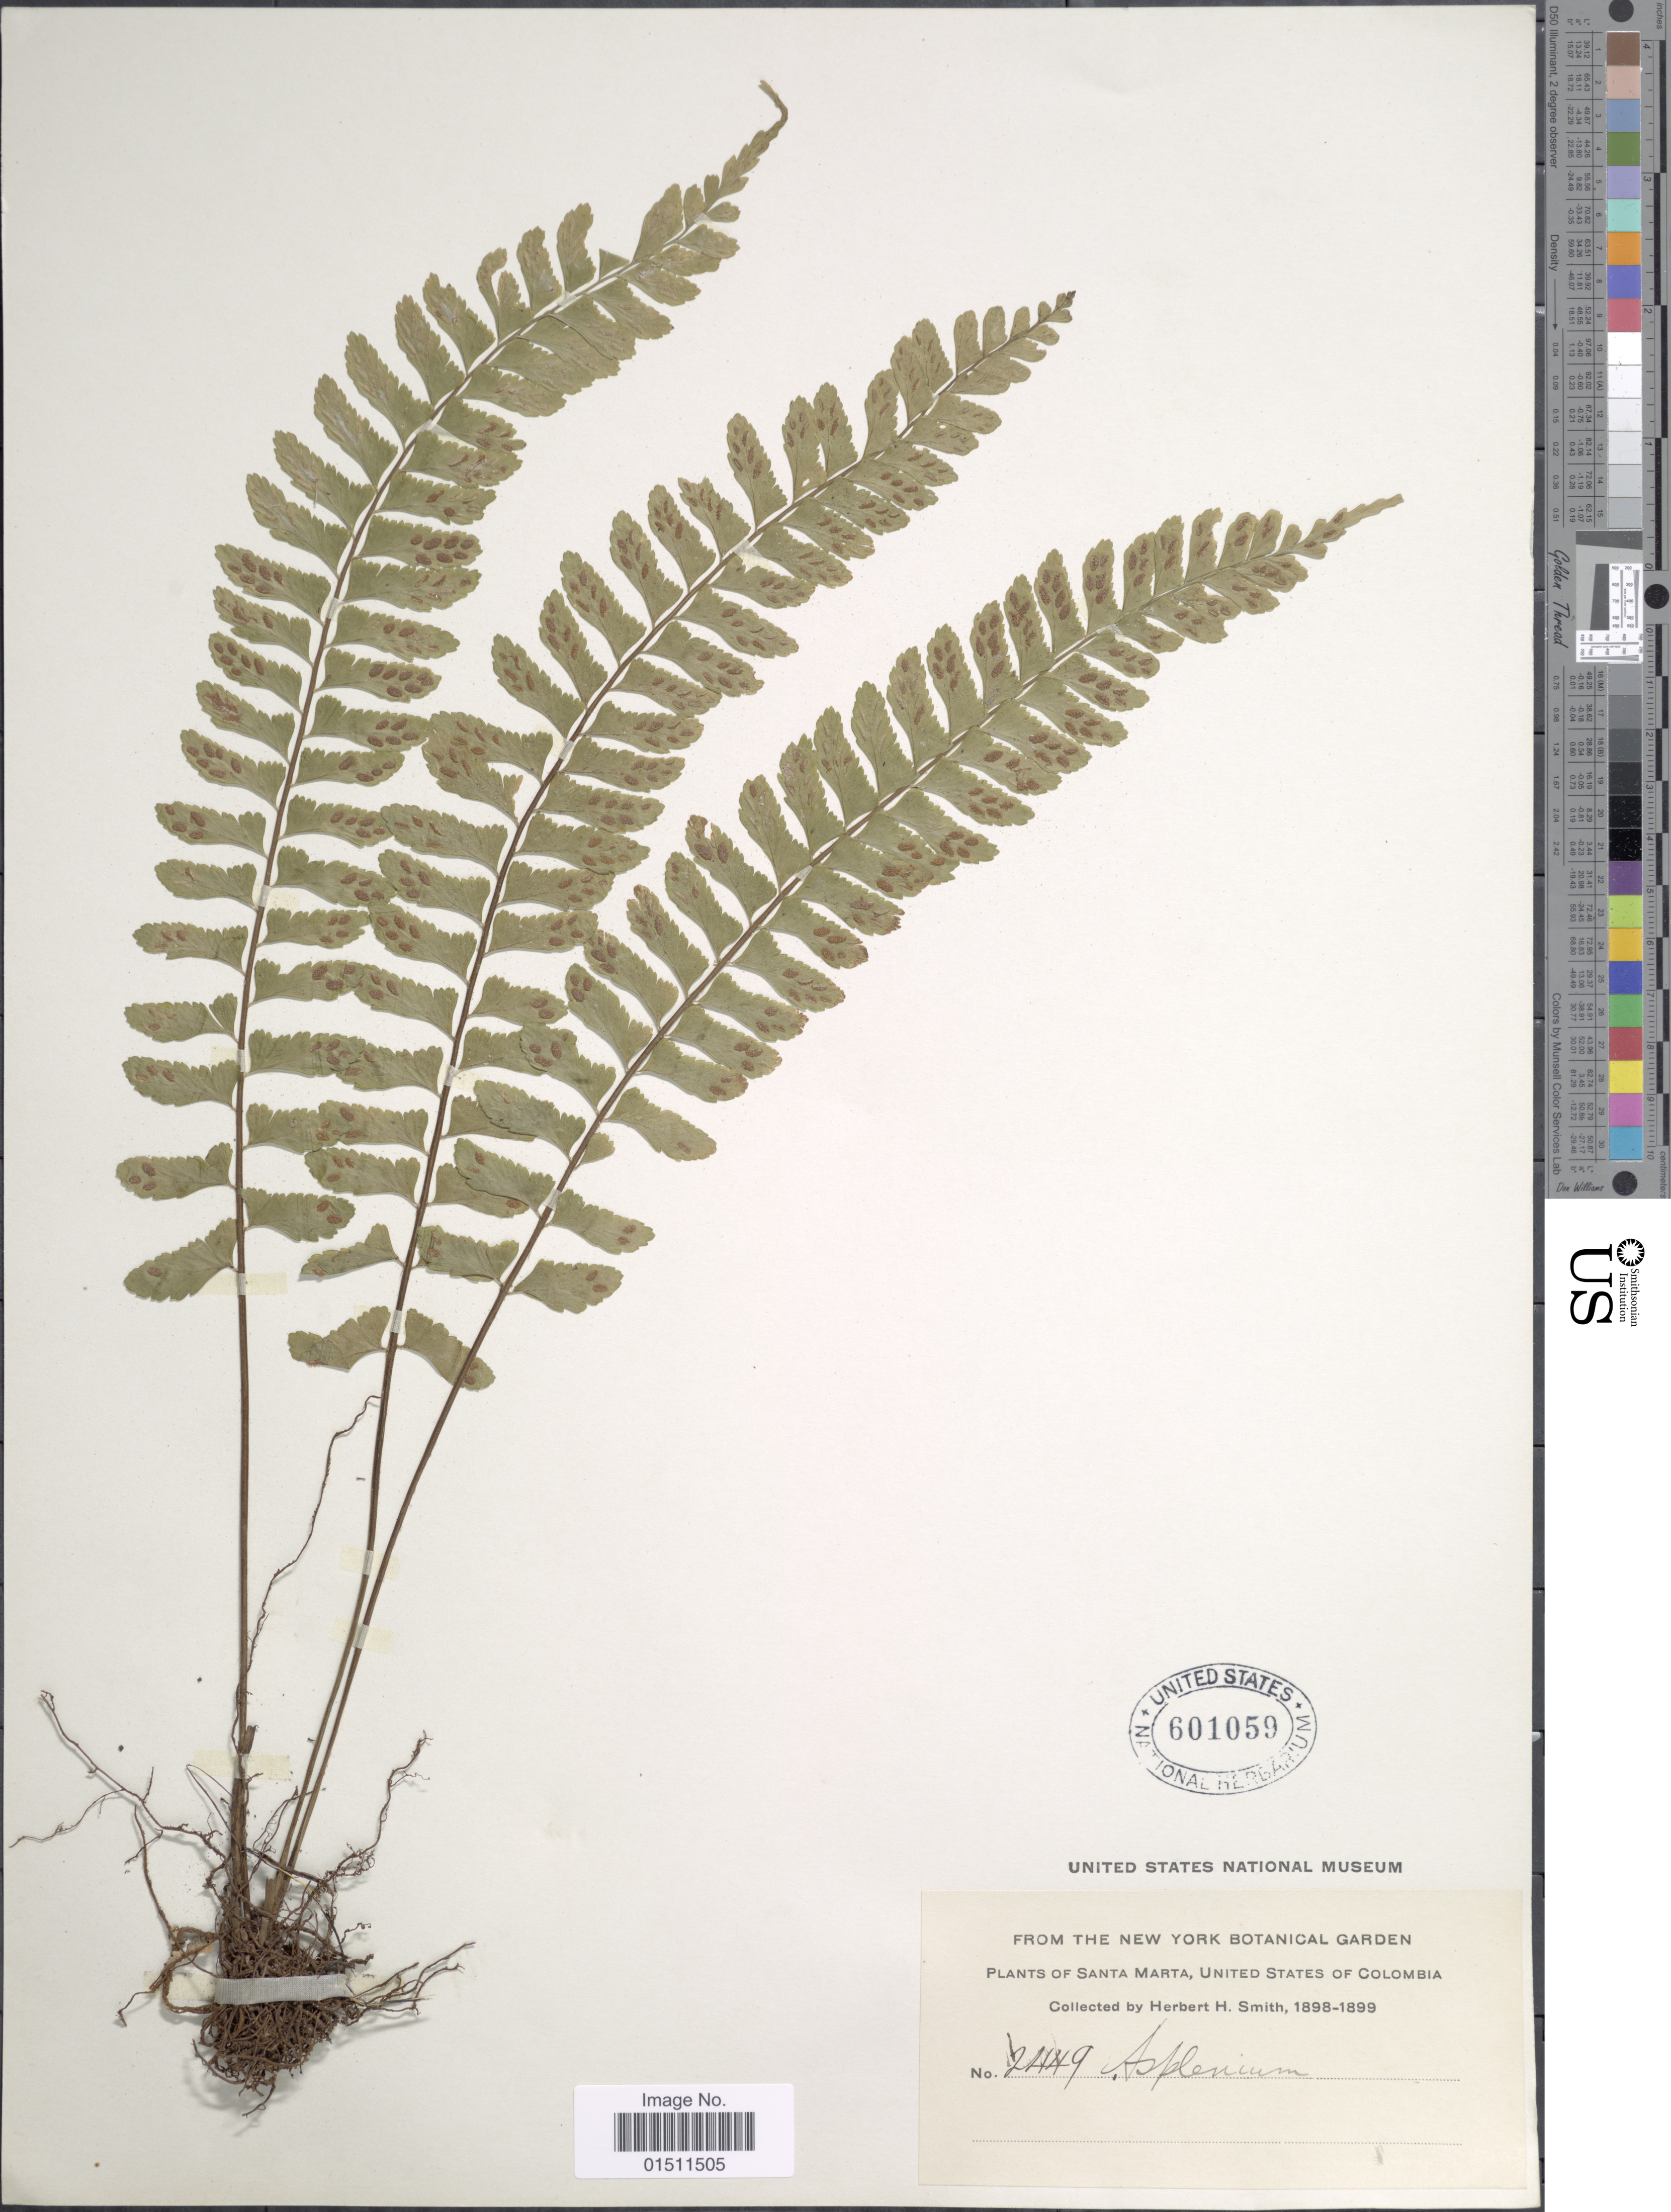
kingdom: Plantae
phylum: Tracheophyta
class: Polypodiopsida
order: Polypodiales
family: Aspleniaceae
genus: Asplenium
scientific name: Asplenium laetum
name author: Sw.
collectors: Herbert H. Smith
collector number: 2449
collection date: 1898/1899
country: Colombia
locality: Santa Marta, United States of Colombia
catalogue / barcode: US 601059